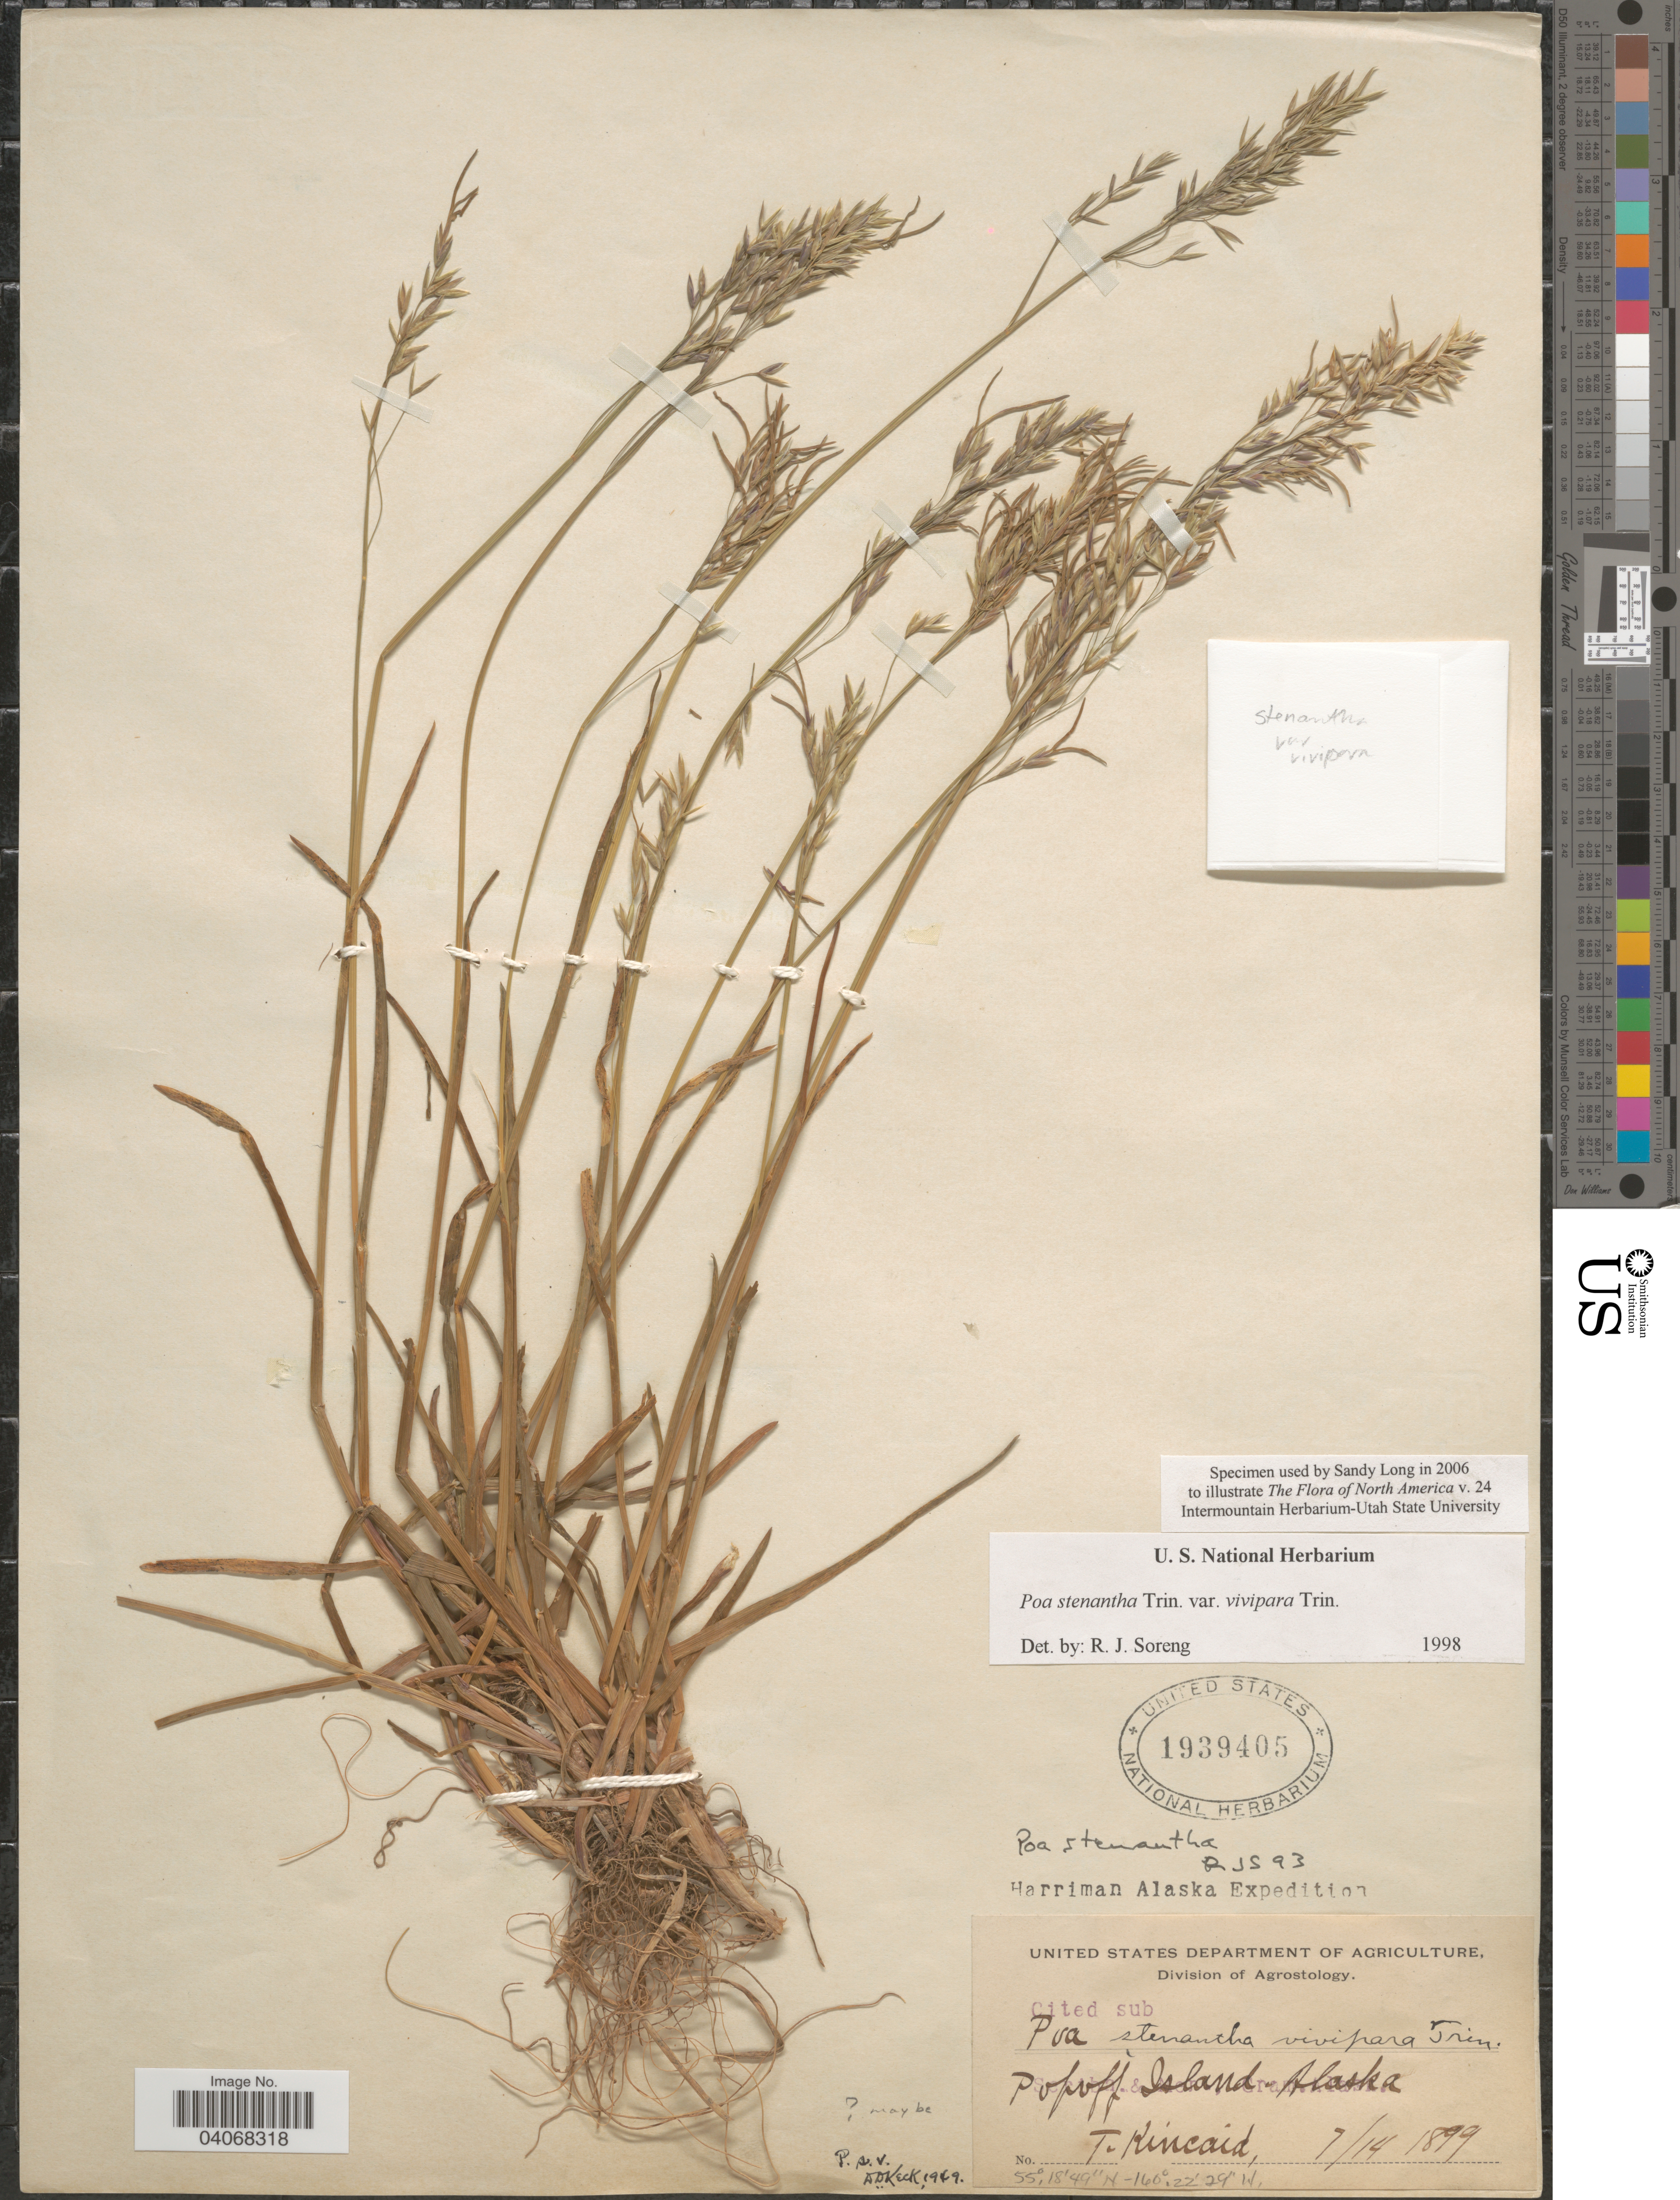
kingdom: Plantae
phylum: Tracheophyta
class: Liliopsida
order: Poales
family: Poaceae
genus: Poa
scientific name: Poa stenantha var. vivipara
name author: Trin.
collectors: T. C. Kincaid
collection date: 1899-07-14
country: United States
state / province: Alaska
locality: Harriman Alaska Expedition. Popoff Island.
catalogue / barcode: US 1939405